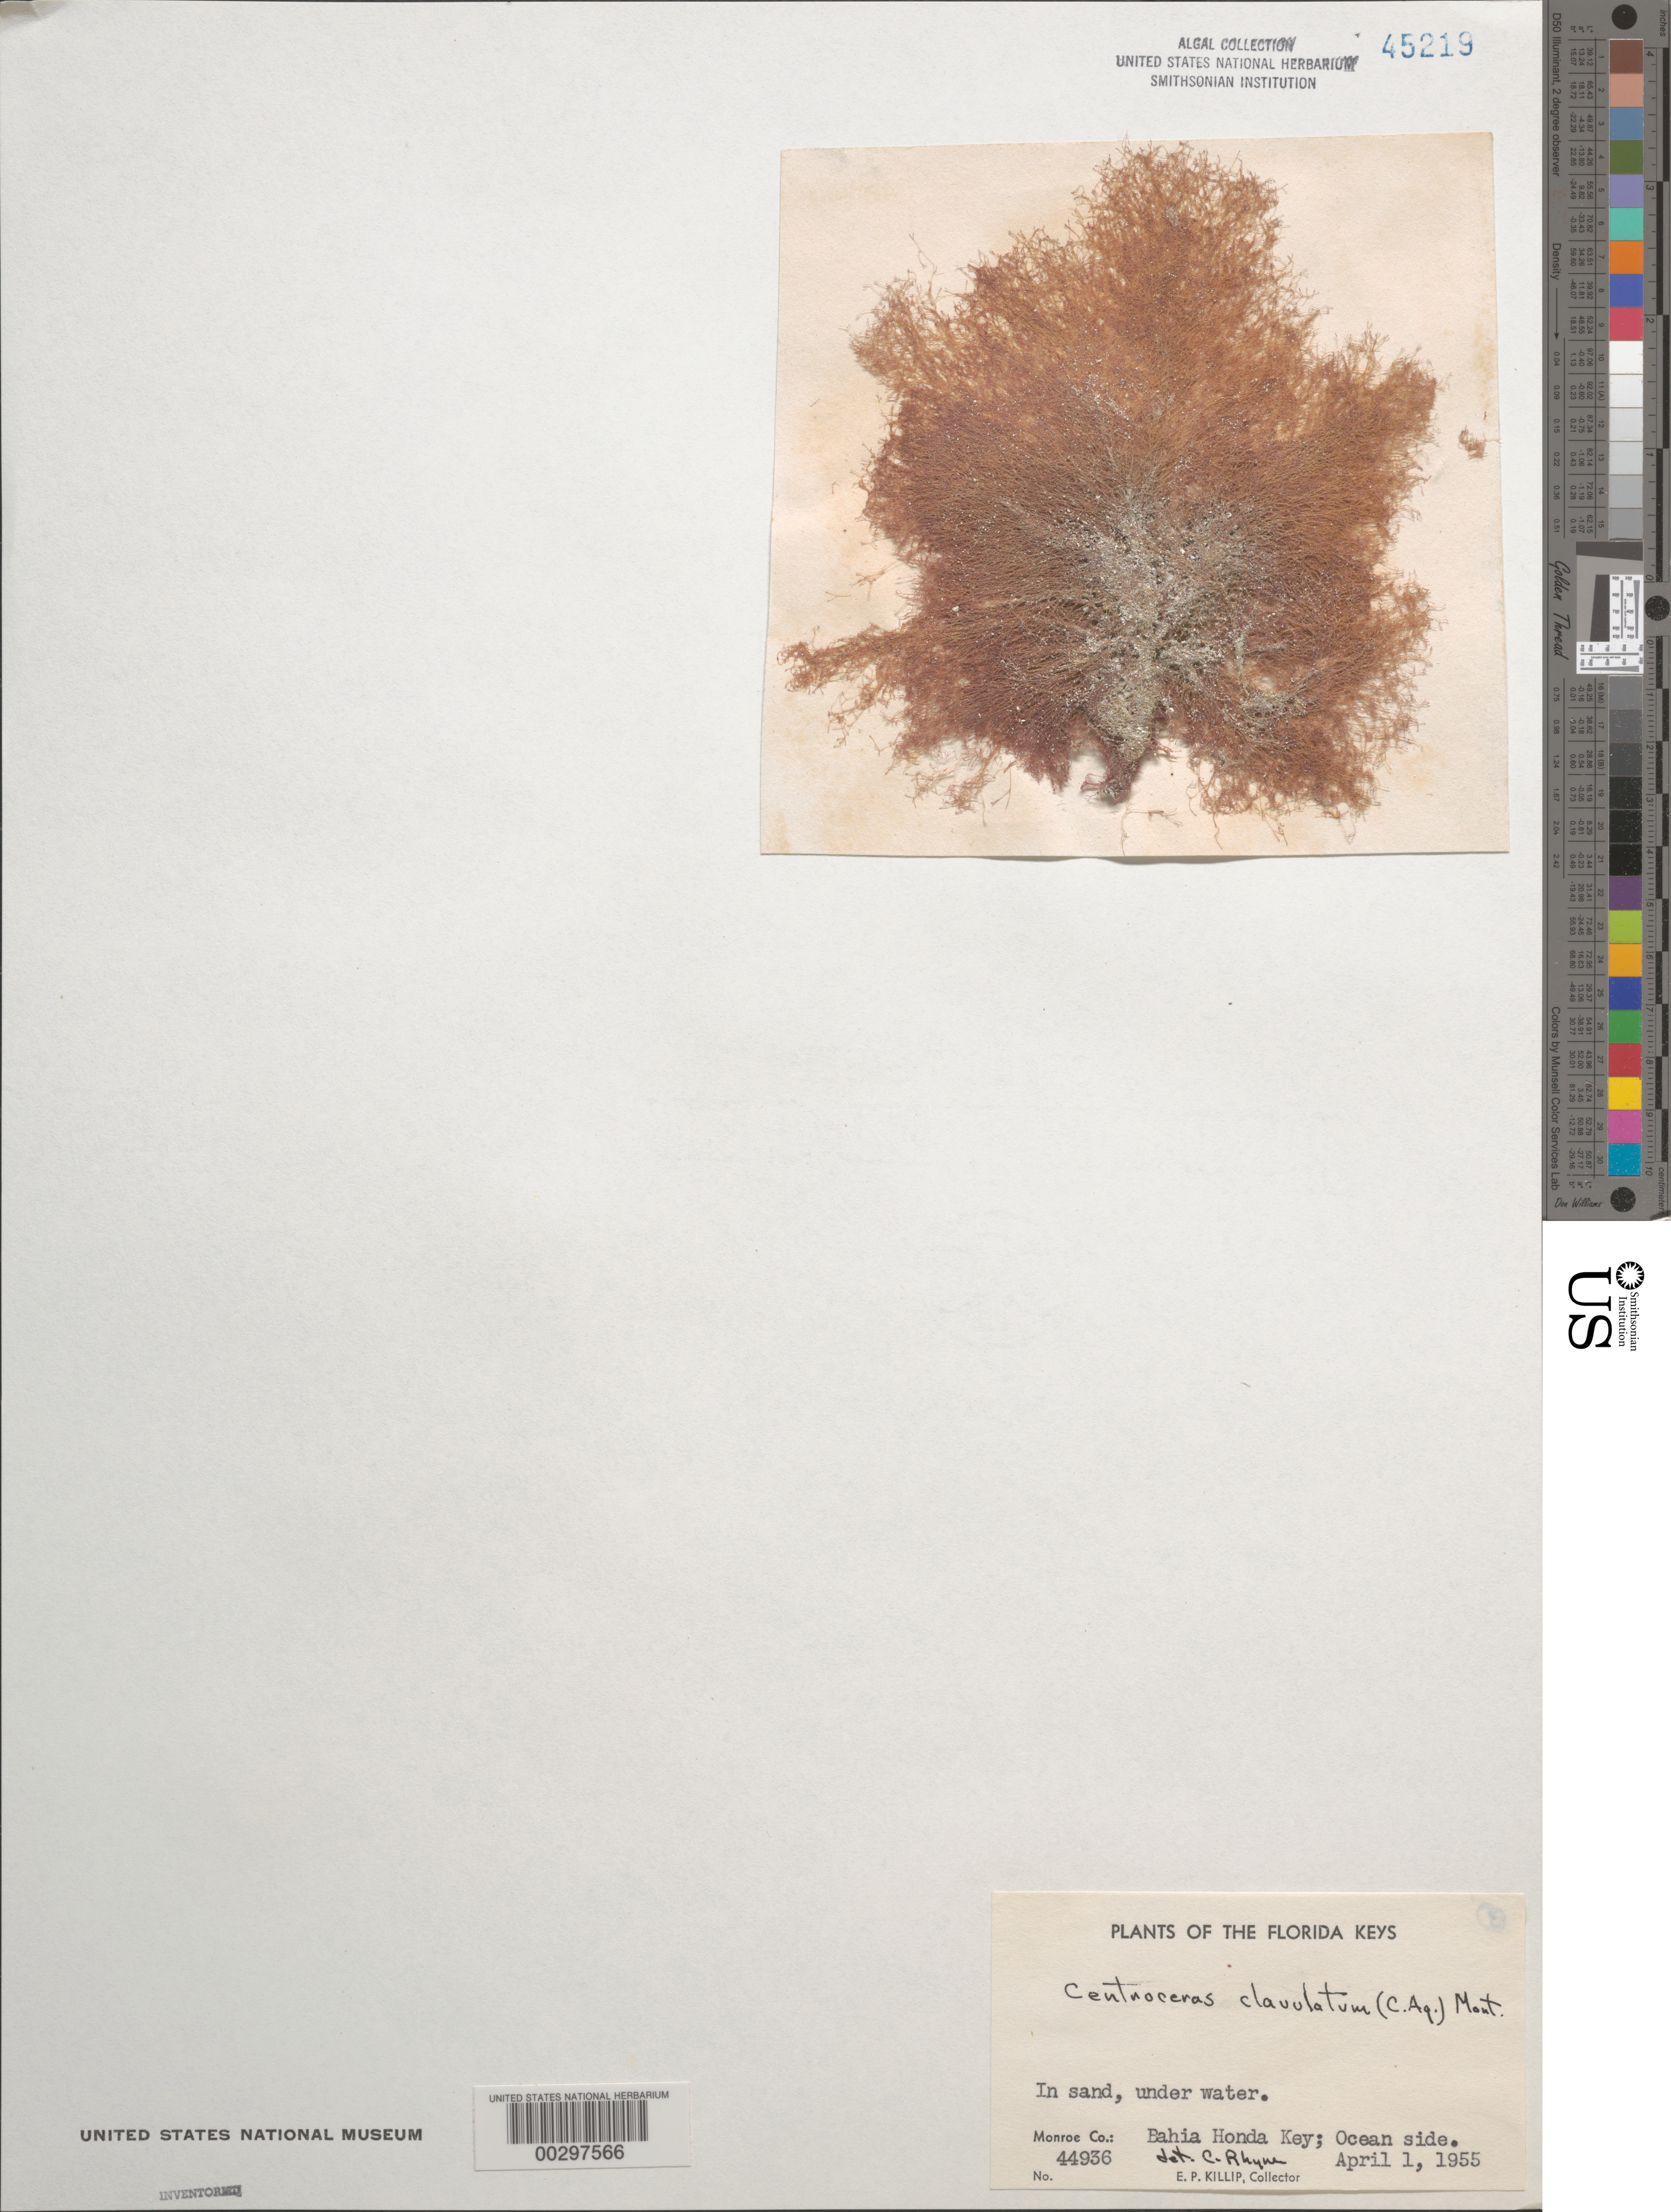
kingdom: Plantae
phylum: Rhodophyta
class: Florideophyceae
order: Ceramiales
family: Ceramiaceae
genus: Centroceras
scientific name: Centroceras clavulatum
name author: (C. Agardh) Mont.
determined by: Rhyne, C. F.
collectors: E. P. Killip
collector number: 44936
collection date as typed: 01 Apr 1955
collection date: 1955-04-01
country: United States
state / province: Florida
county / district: Monroe County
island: Bahia Honda Key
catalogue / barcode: US 45219